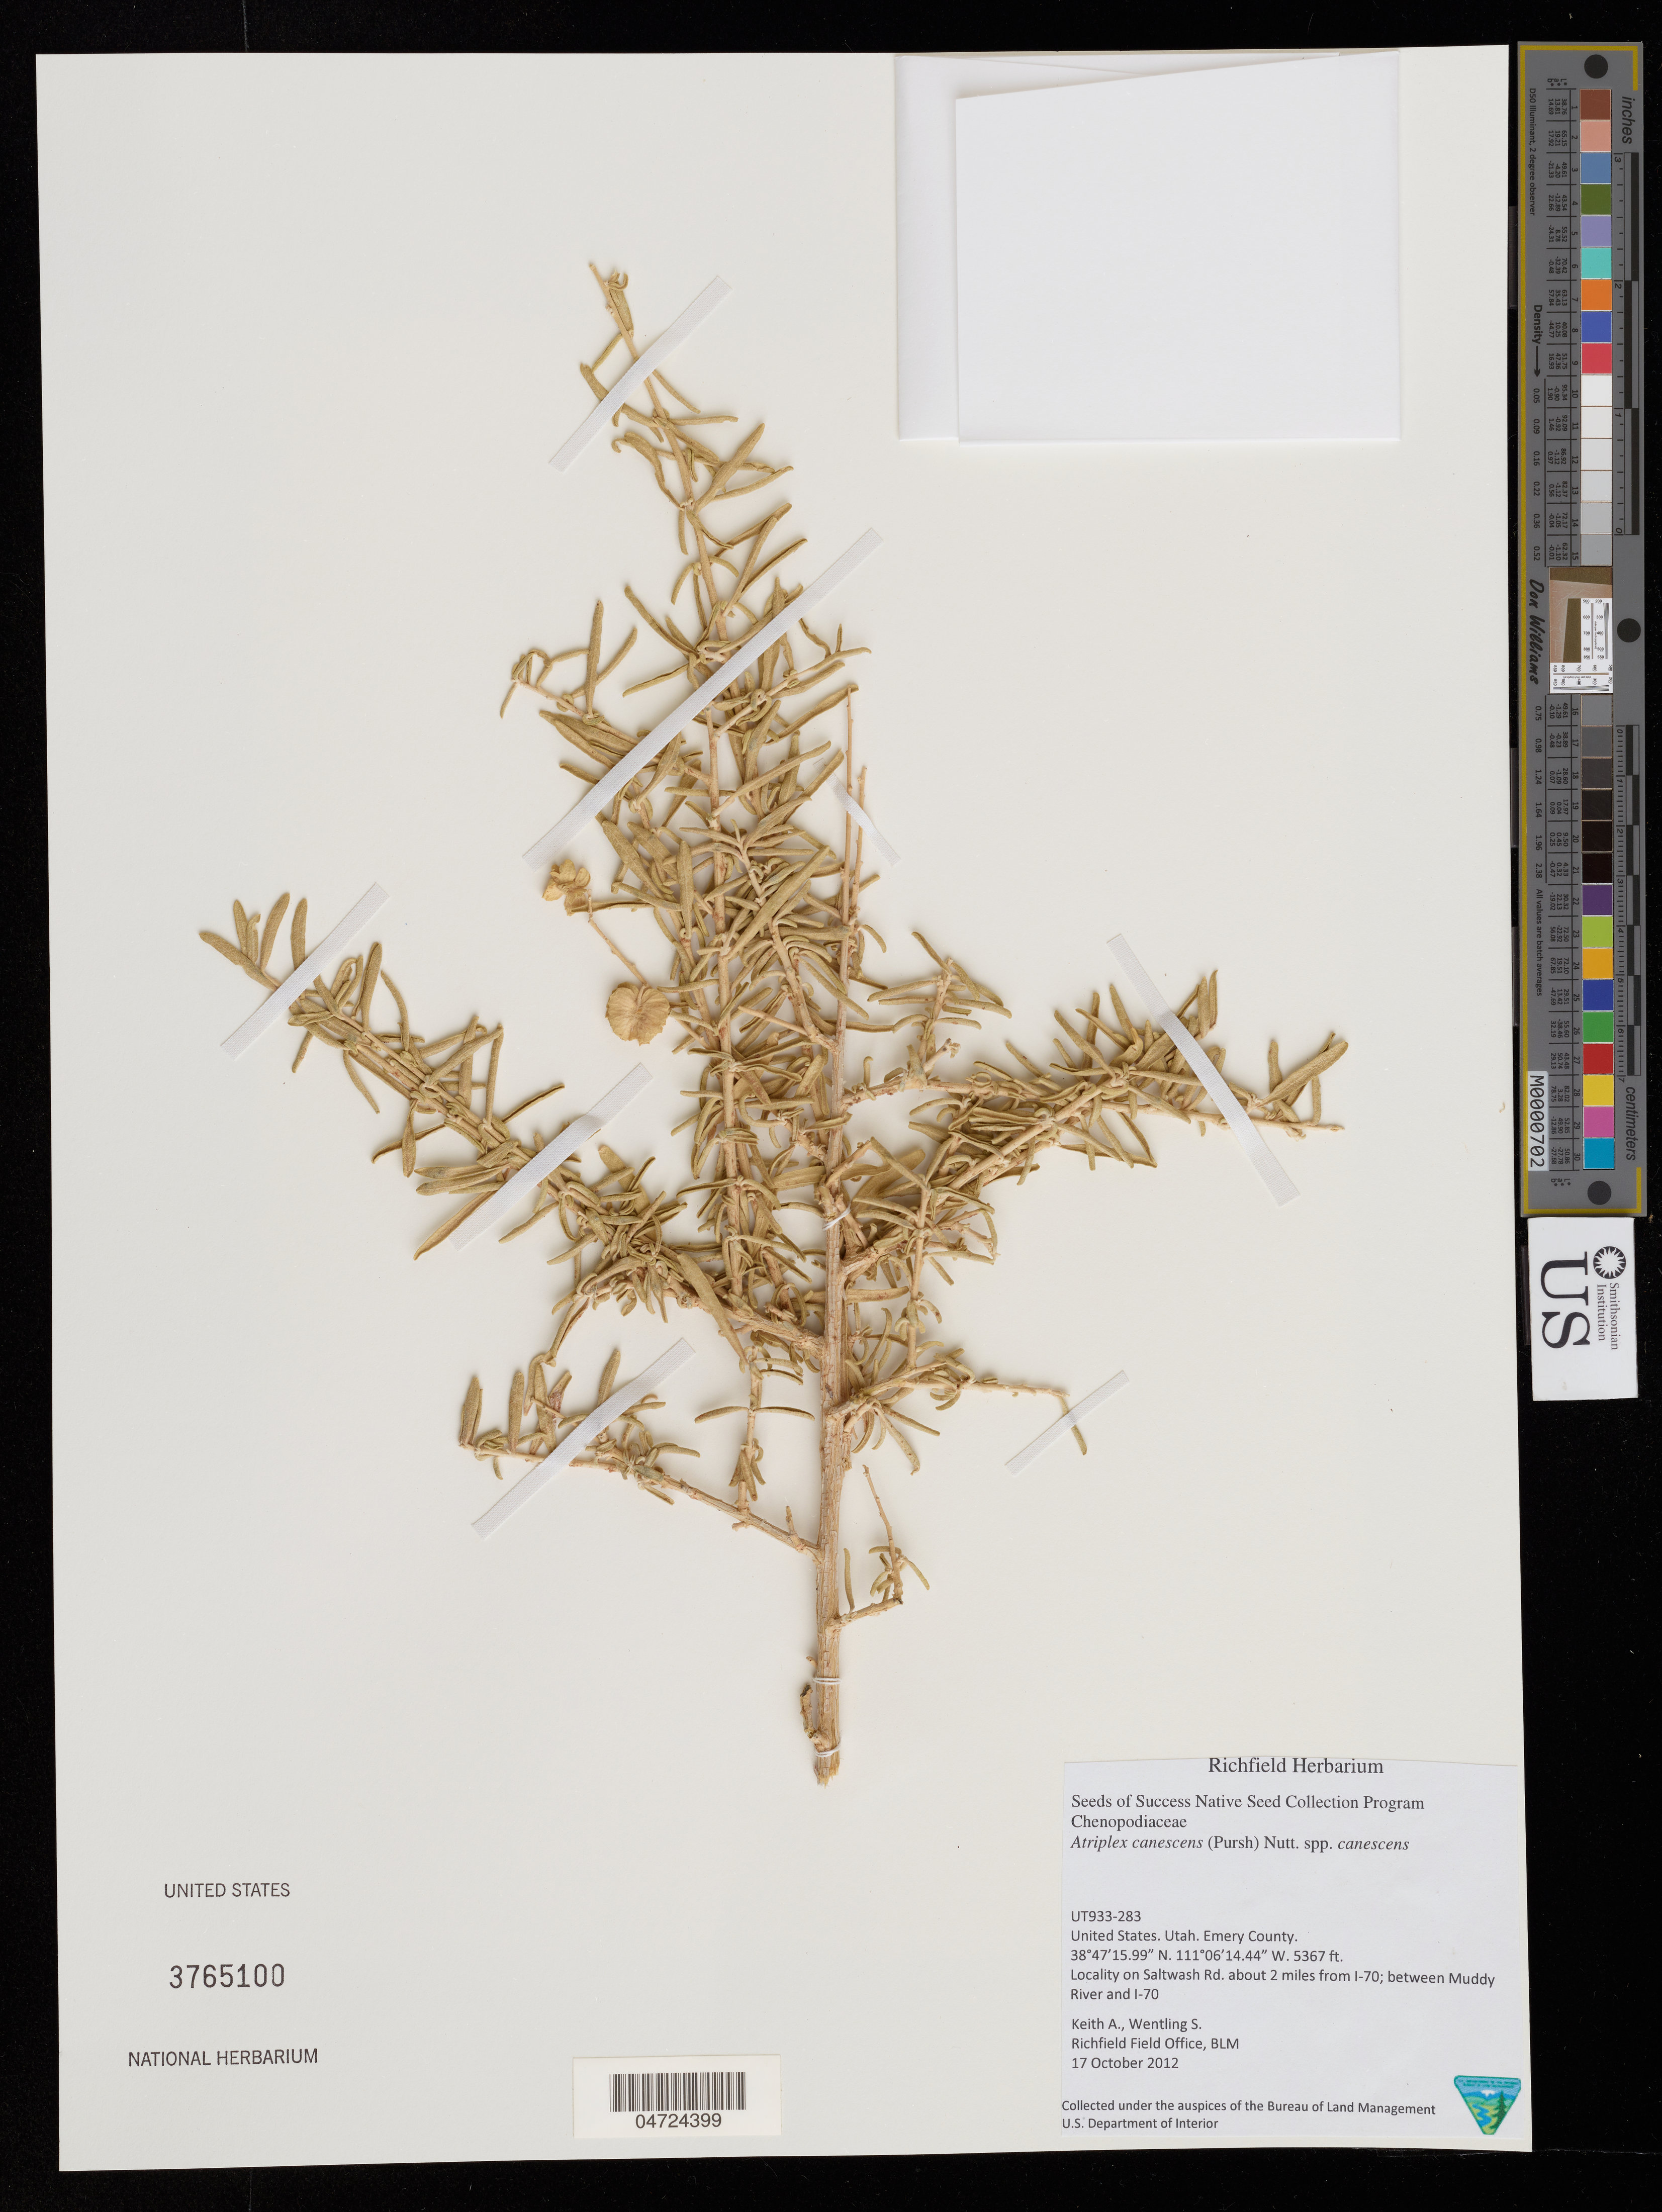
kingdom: Plantae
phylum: Tracheophyta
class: Magnoliopsida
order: Caryophyllales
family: Amaranthaceae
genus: Atriplex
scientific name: Atriplex canescens subsp. canescens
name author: (Pursh) Nutt.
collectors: A. Keith & S. Wentling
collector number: UT933-283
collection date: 2012-10-17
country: United States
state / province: Utah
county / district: Emery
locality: Emery County. Locality on Saltwash Rd. about 2 miles from I-70; between Muddy River and I-70.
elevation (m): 1636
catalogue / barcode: US 3765100